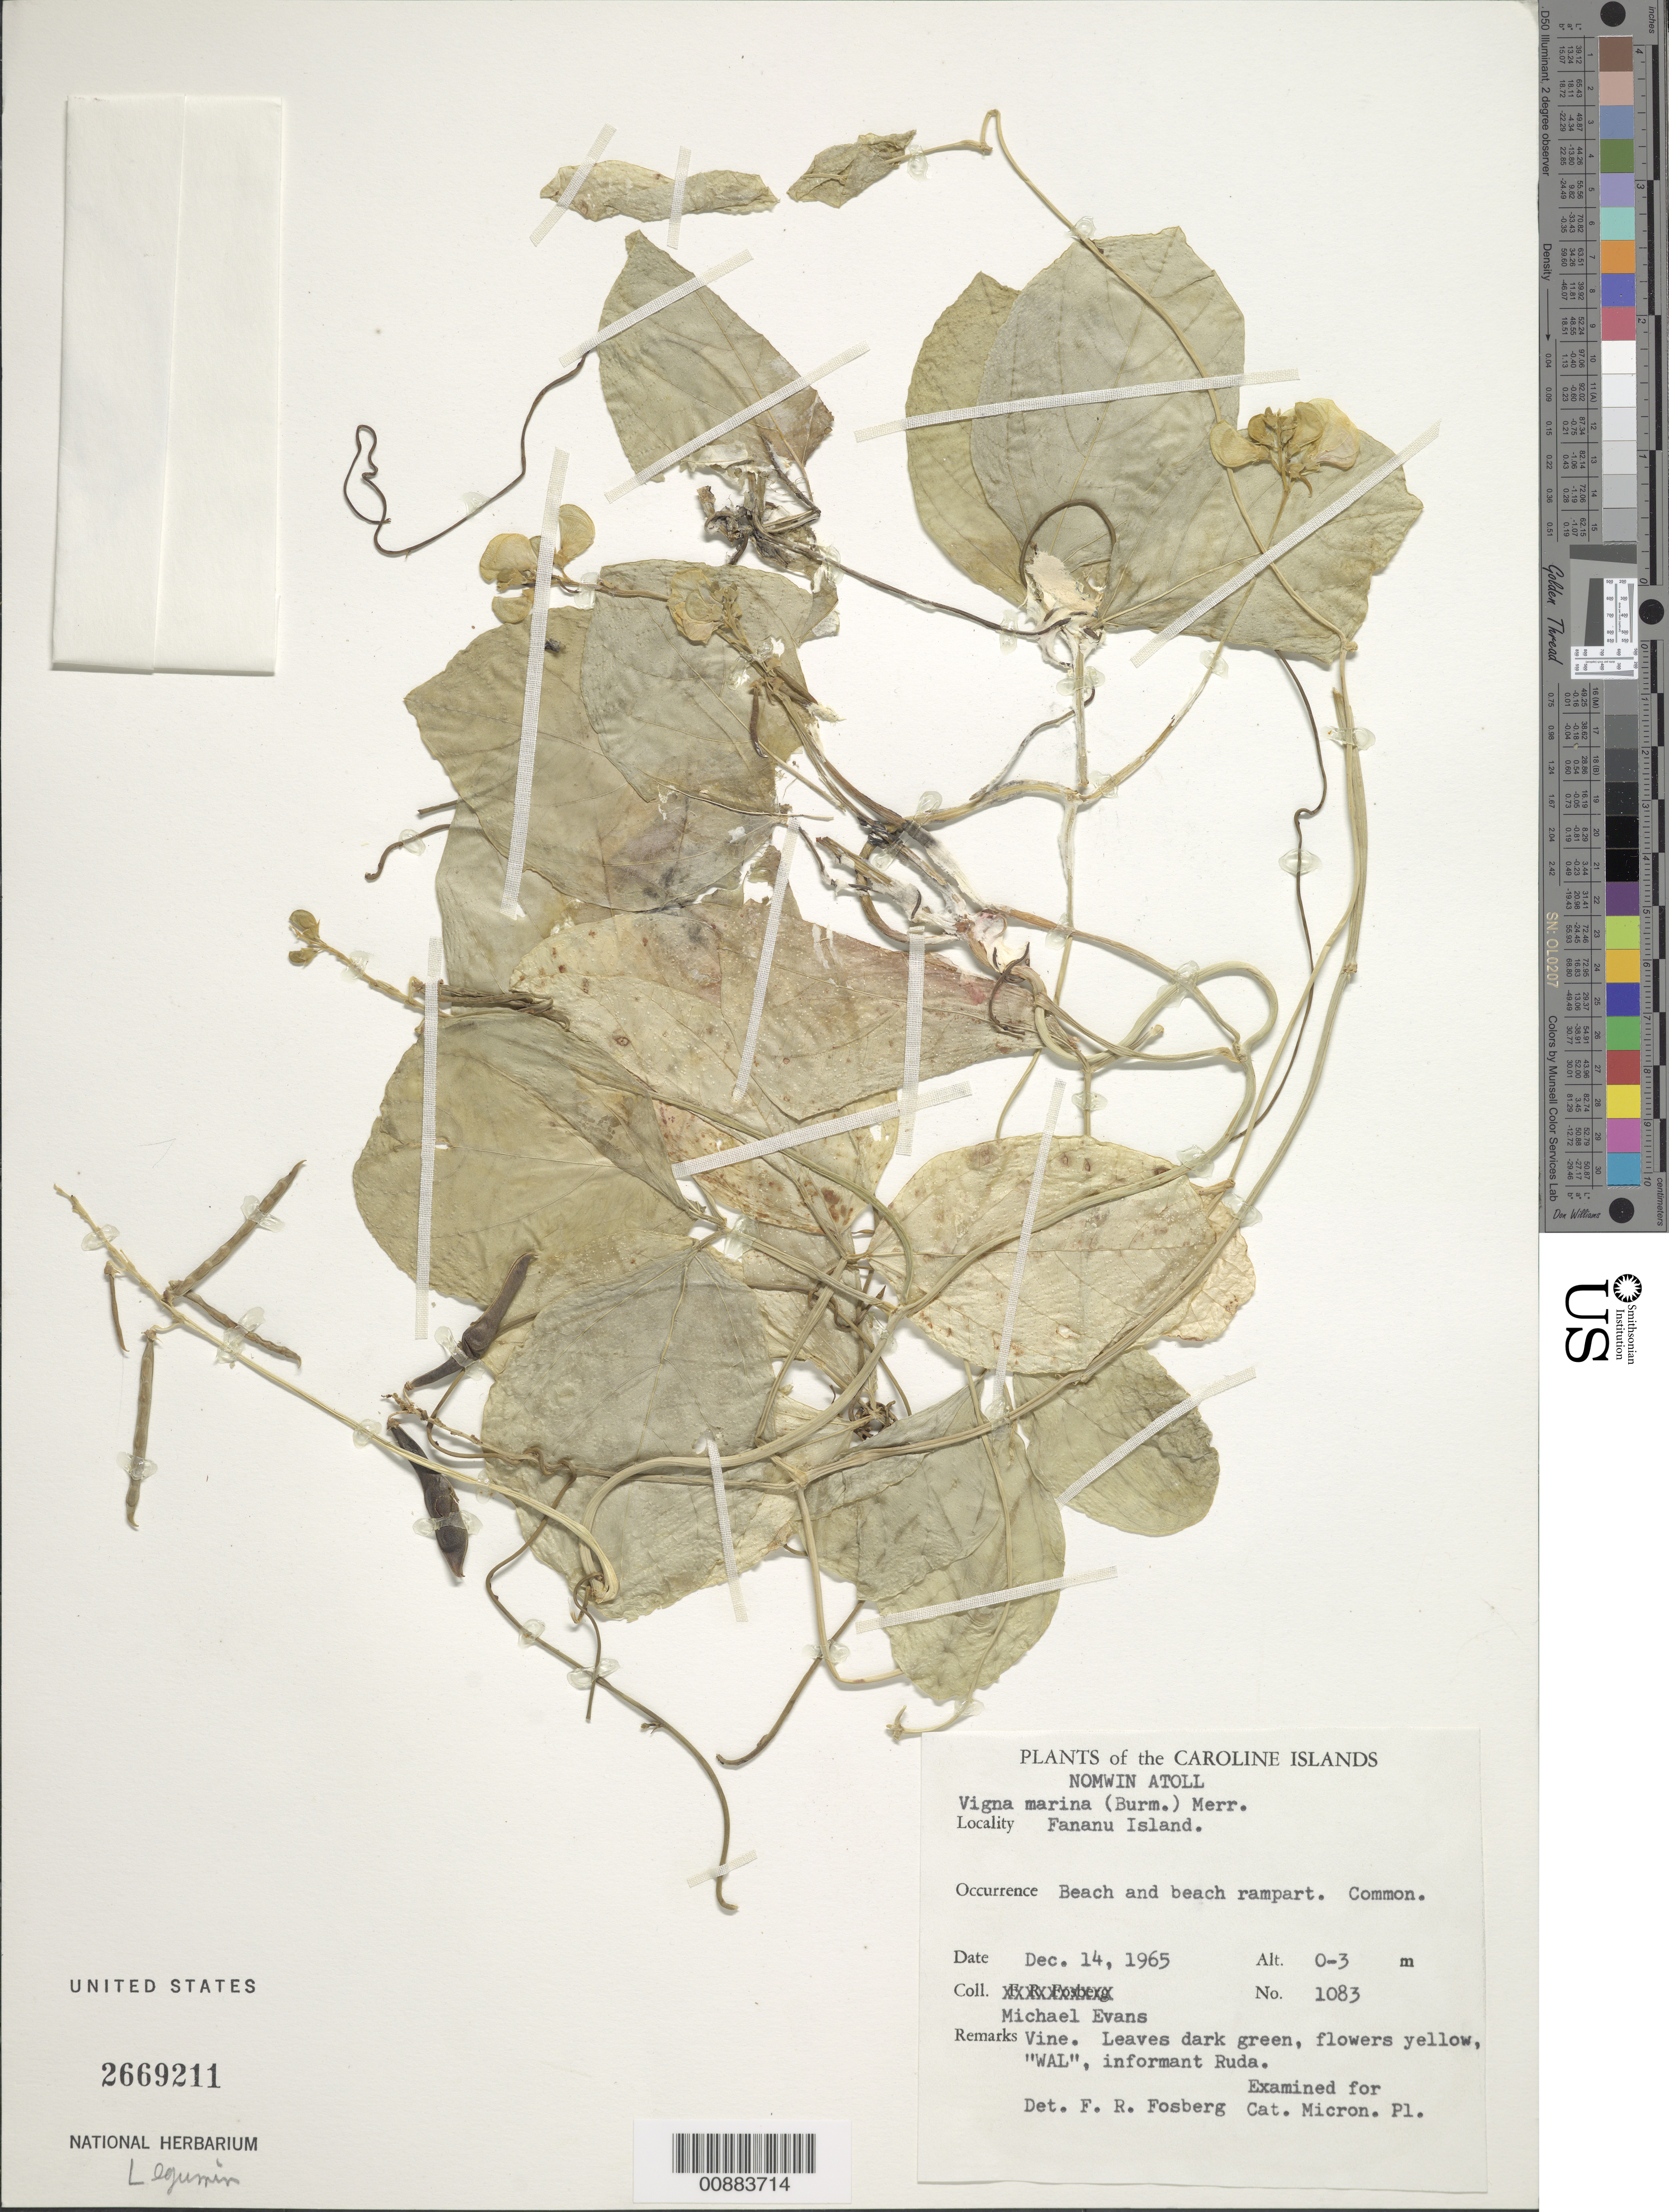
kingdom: Plantae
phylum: Tracheophyta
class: Magnoliopsida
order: Fabales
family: Fabaceae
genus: Vigna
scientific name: Vigna marina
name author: (Burm.) Merr.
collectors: M. Evans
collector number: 1083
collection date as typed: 14 Dec 1965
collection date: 1965-12-14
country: Micronesia, Federated States of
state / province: Truk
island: Nomwin Atoll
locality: Nomwin Atoll (Fananu Island).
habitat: Beach and beach rampart.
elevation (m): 0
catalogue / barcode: US 2669211